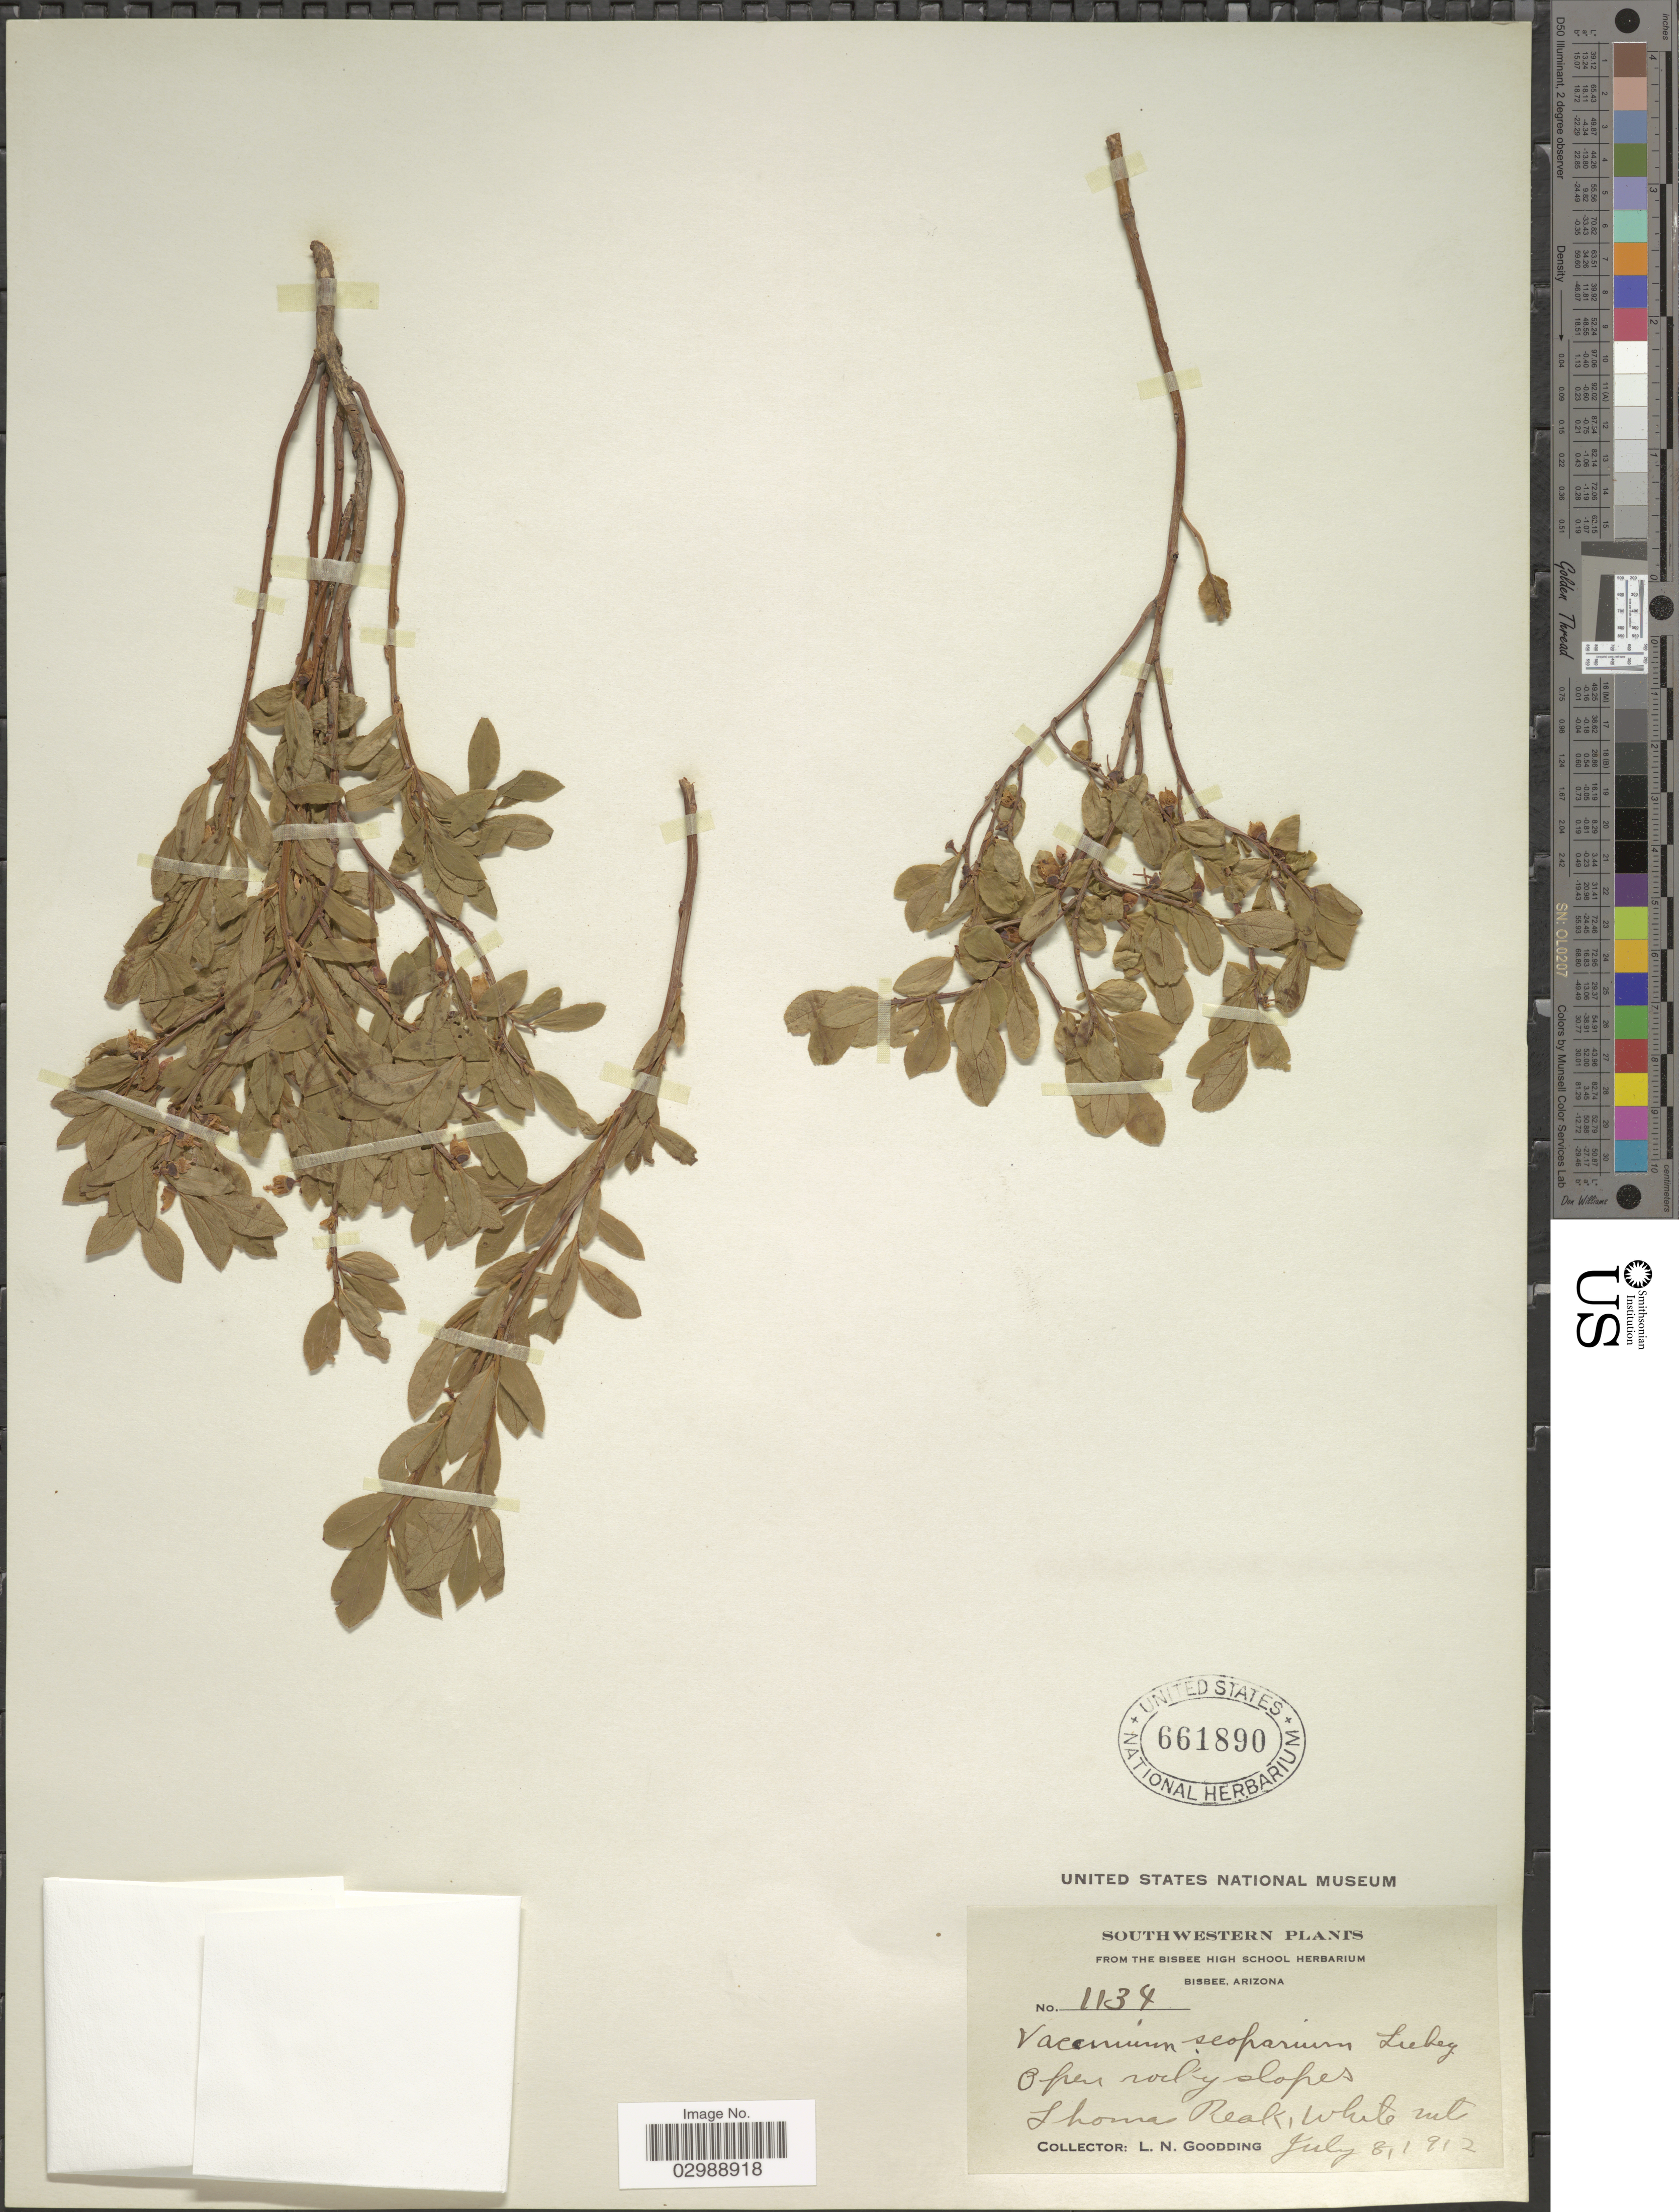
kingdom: Plantae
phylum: Tracheophyta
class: Magnoliopsida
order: Ericales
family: Ericaceae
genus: Vaccinium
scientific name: Vaccinium oreophilum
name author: Rydb.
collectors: L. N. Goodding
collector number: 1134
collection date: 1912-07-08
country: United States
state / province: Arizona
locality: Southwestern. Thomas Peak, White mts.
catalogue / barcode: US 661890